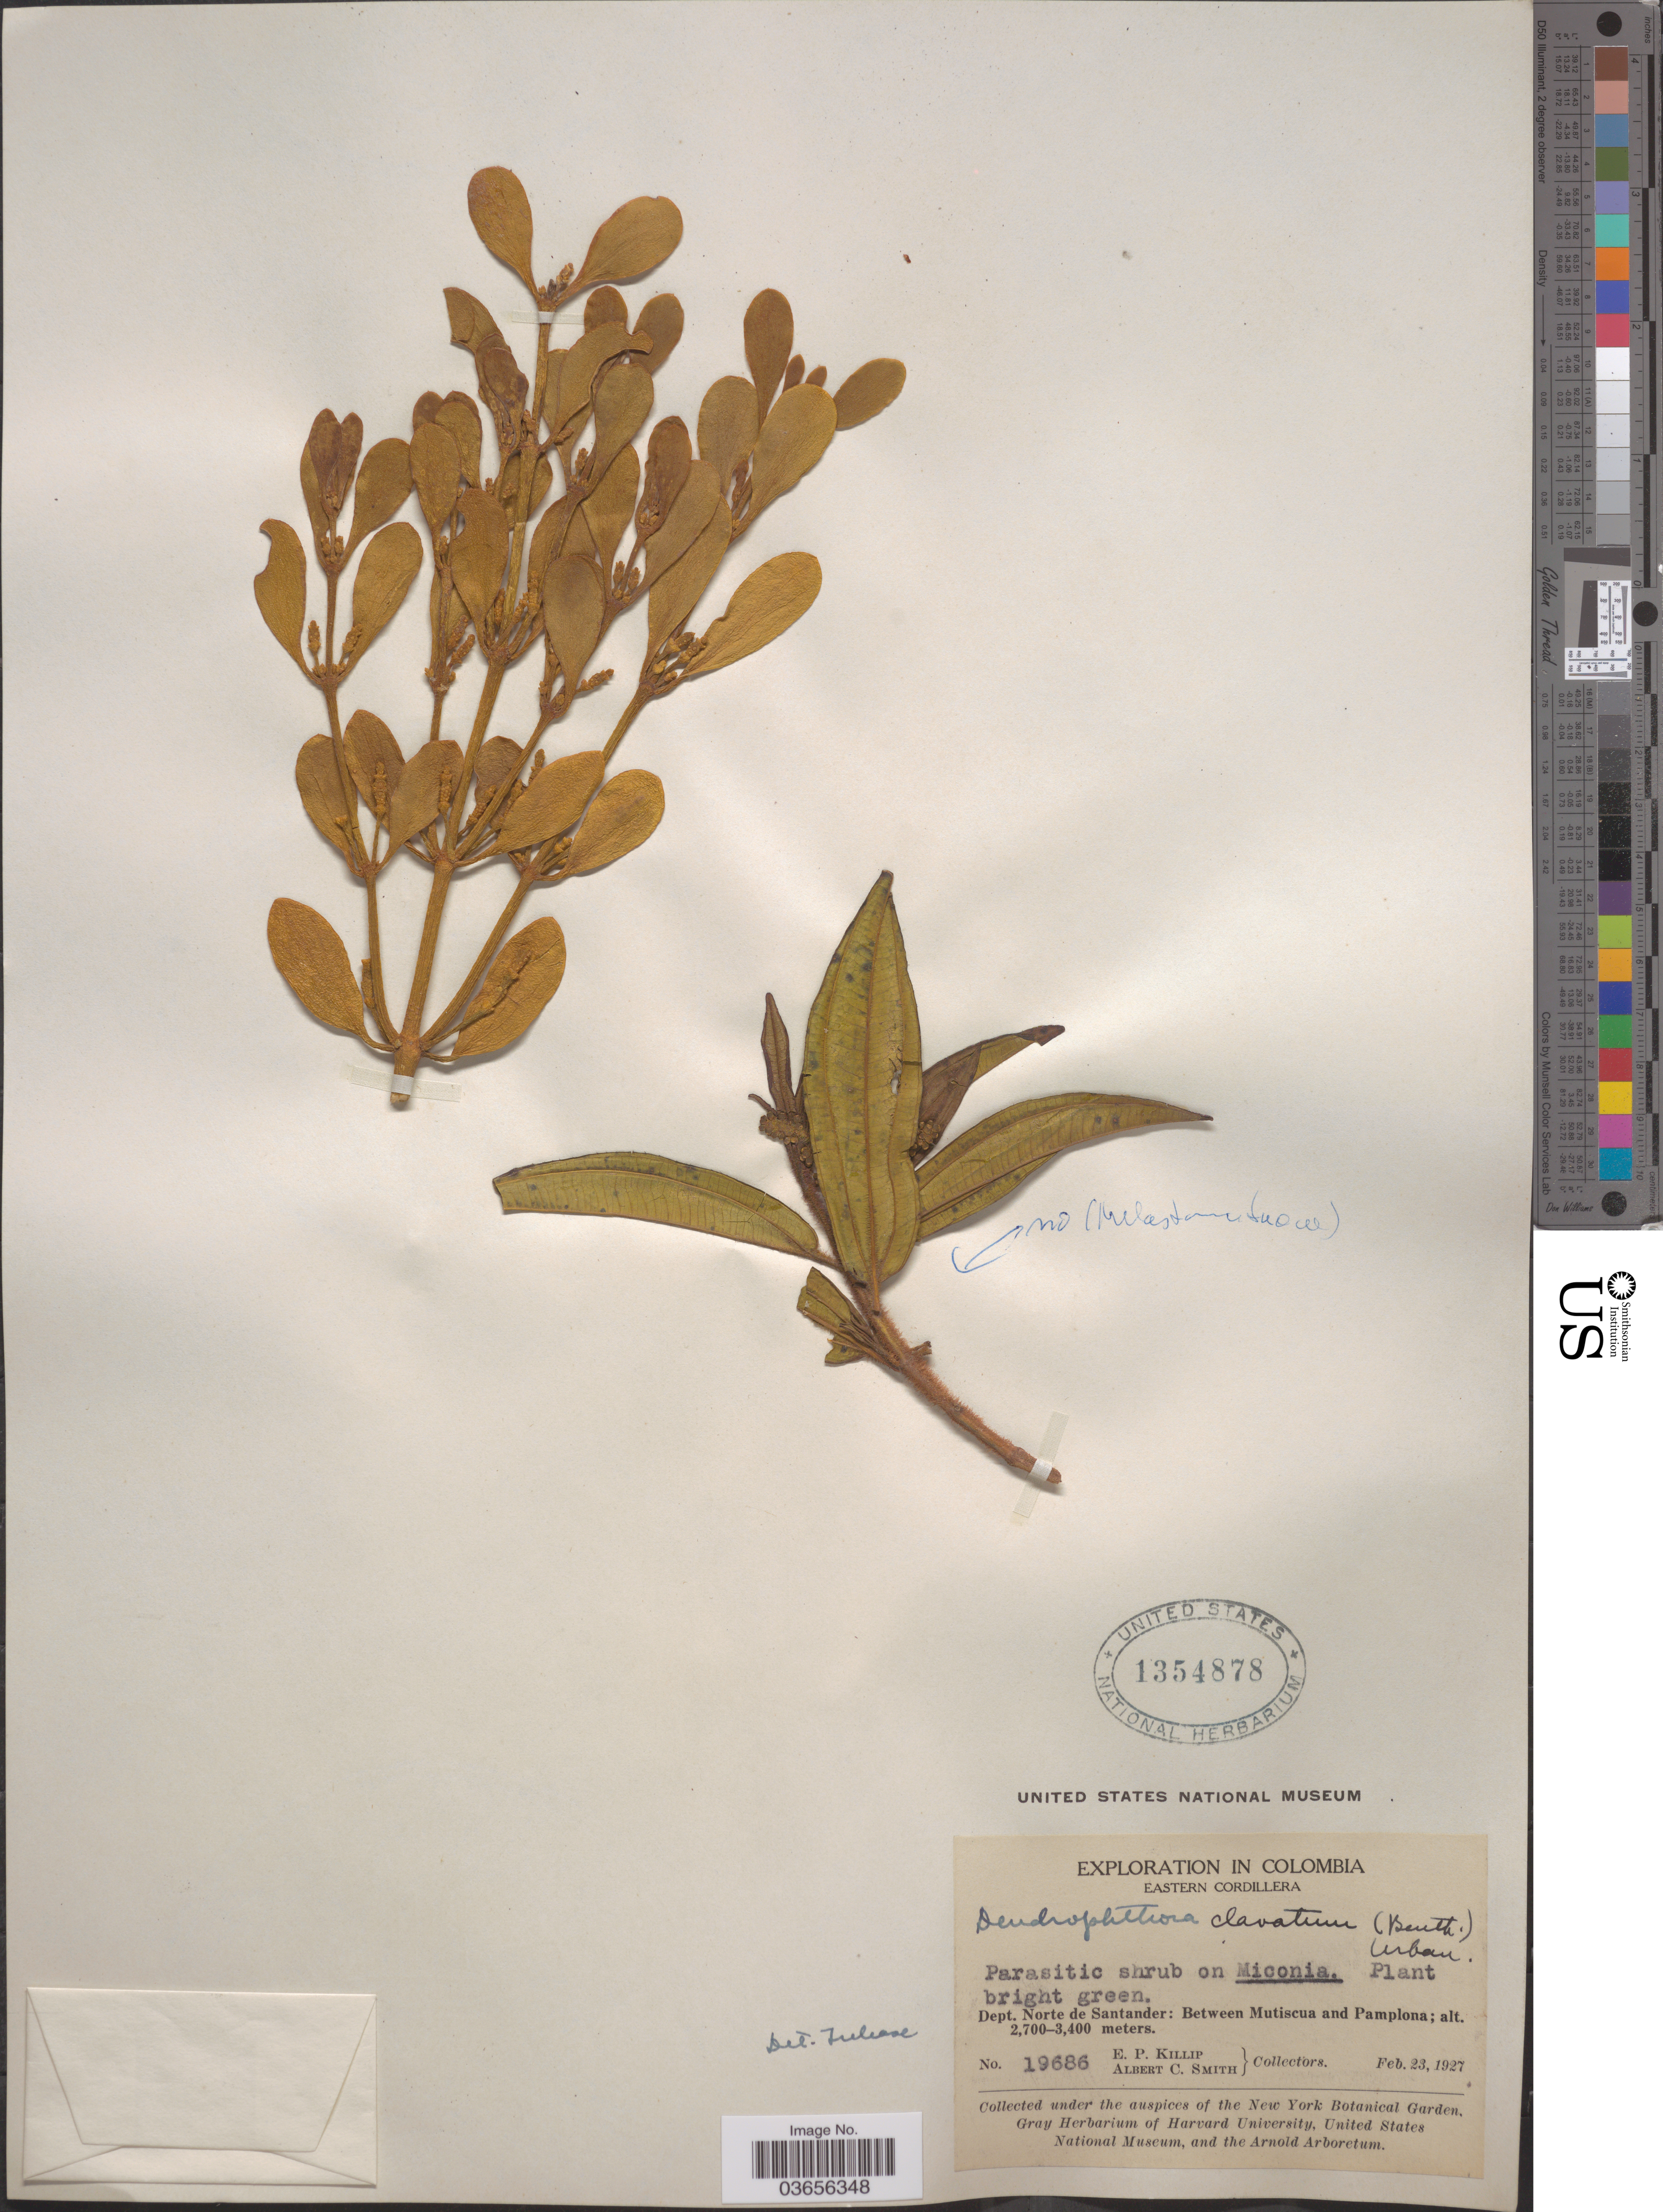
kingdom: Plantae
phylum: Tracheophyta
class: Magnoliopsida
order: Santalales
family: Viscaceae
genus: Dendrophthora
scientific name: Dendrophthora clavata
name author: (Benth.) Urb.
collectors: E. P. Killip & A. C. Smith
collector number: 19686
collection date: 1927-02-23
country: Colombia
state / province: Norte de Santander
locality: Eastern Cordillera. Dept. Norte de Santander: Between Mutiscua and Pamplona.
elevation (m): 2700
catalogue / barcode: US 1354878